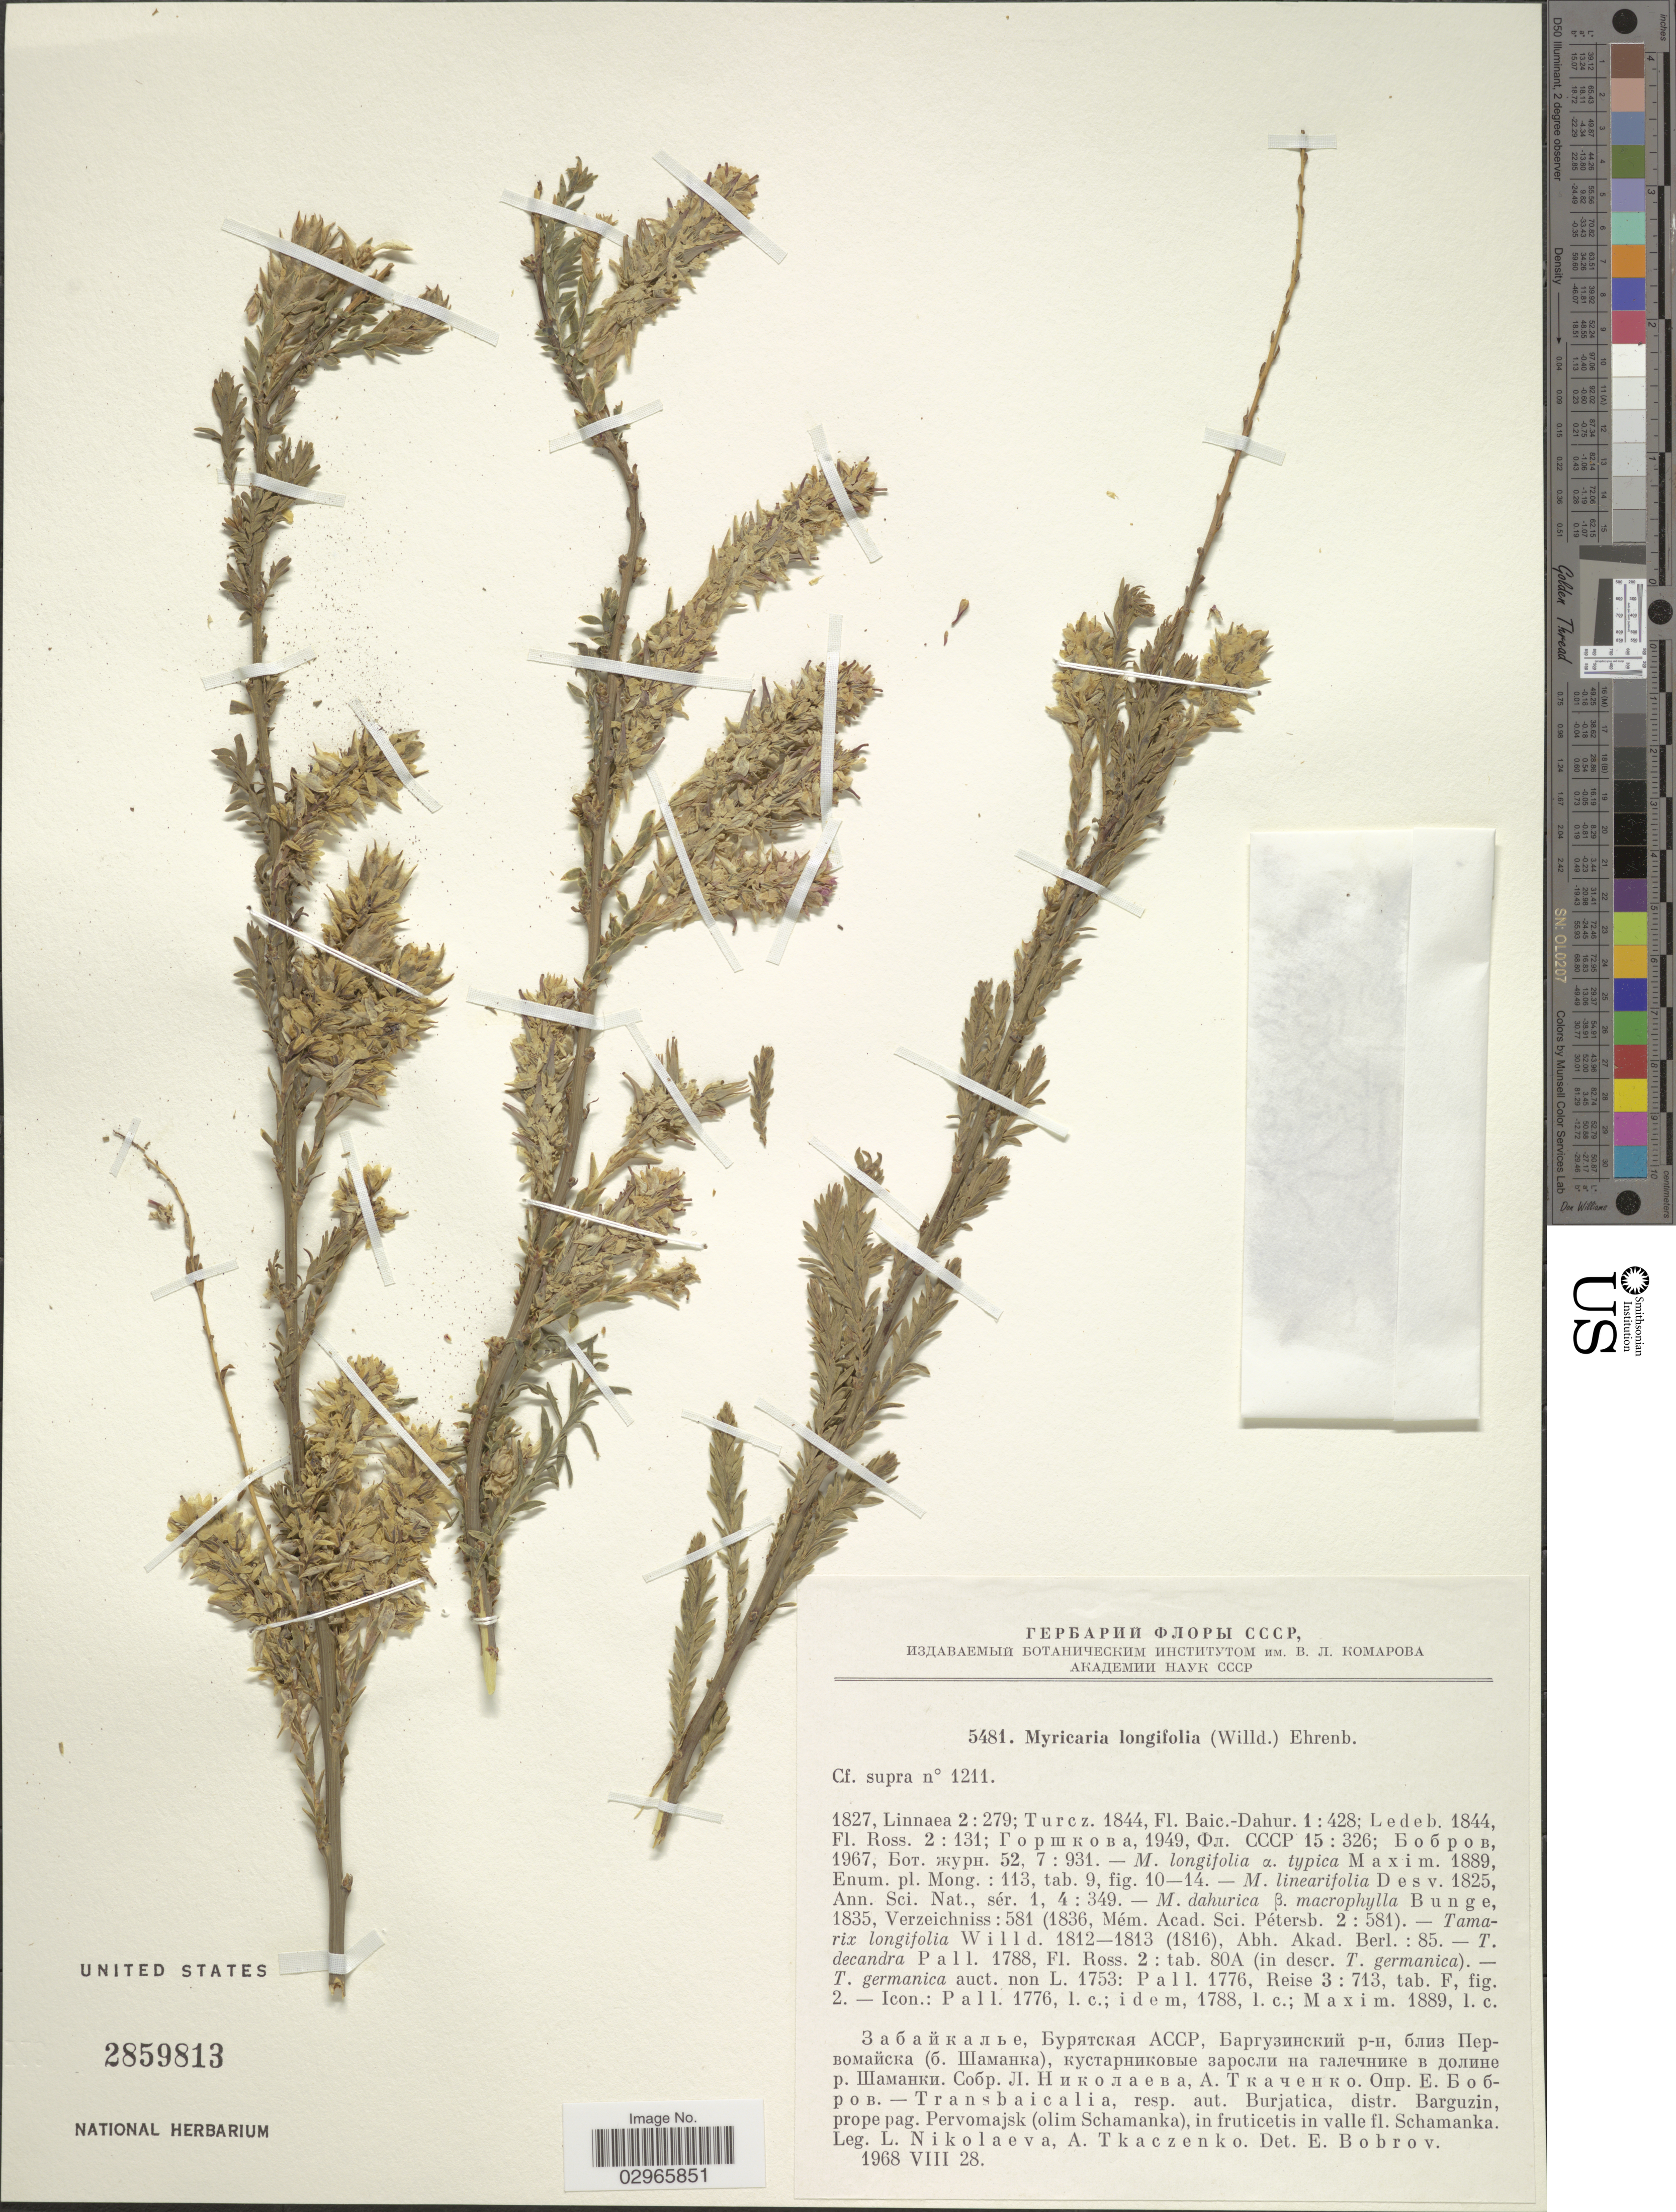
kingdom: Plantae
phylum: Tracheophyta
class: Magnoliopsida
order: Caryophyllales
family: Tamaricaceae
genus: Myricaria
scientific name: Myricaria longifolia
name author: Ehrenb.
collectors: L. Nikolaeva & A. Tkaczenko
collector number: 5481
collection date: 1968-08-28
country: Russian Federation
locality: Transbaicalia, resp. aut. Burjatica, distr. Burguzin, prope pag. Pervomajsk (olim Schamanka), in fruticetis in valle fl. Schamanka.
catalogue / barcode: US 2859813